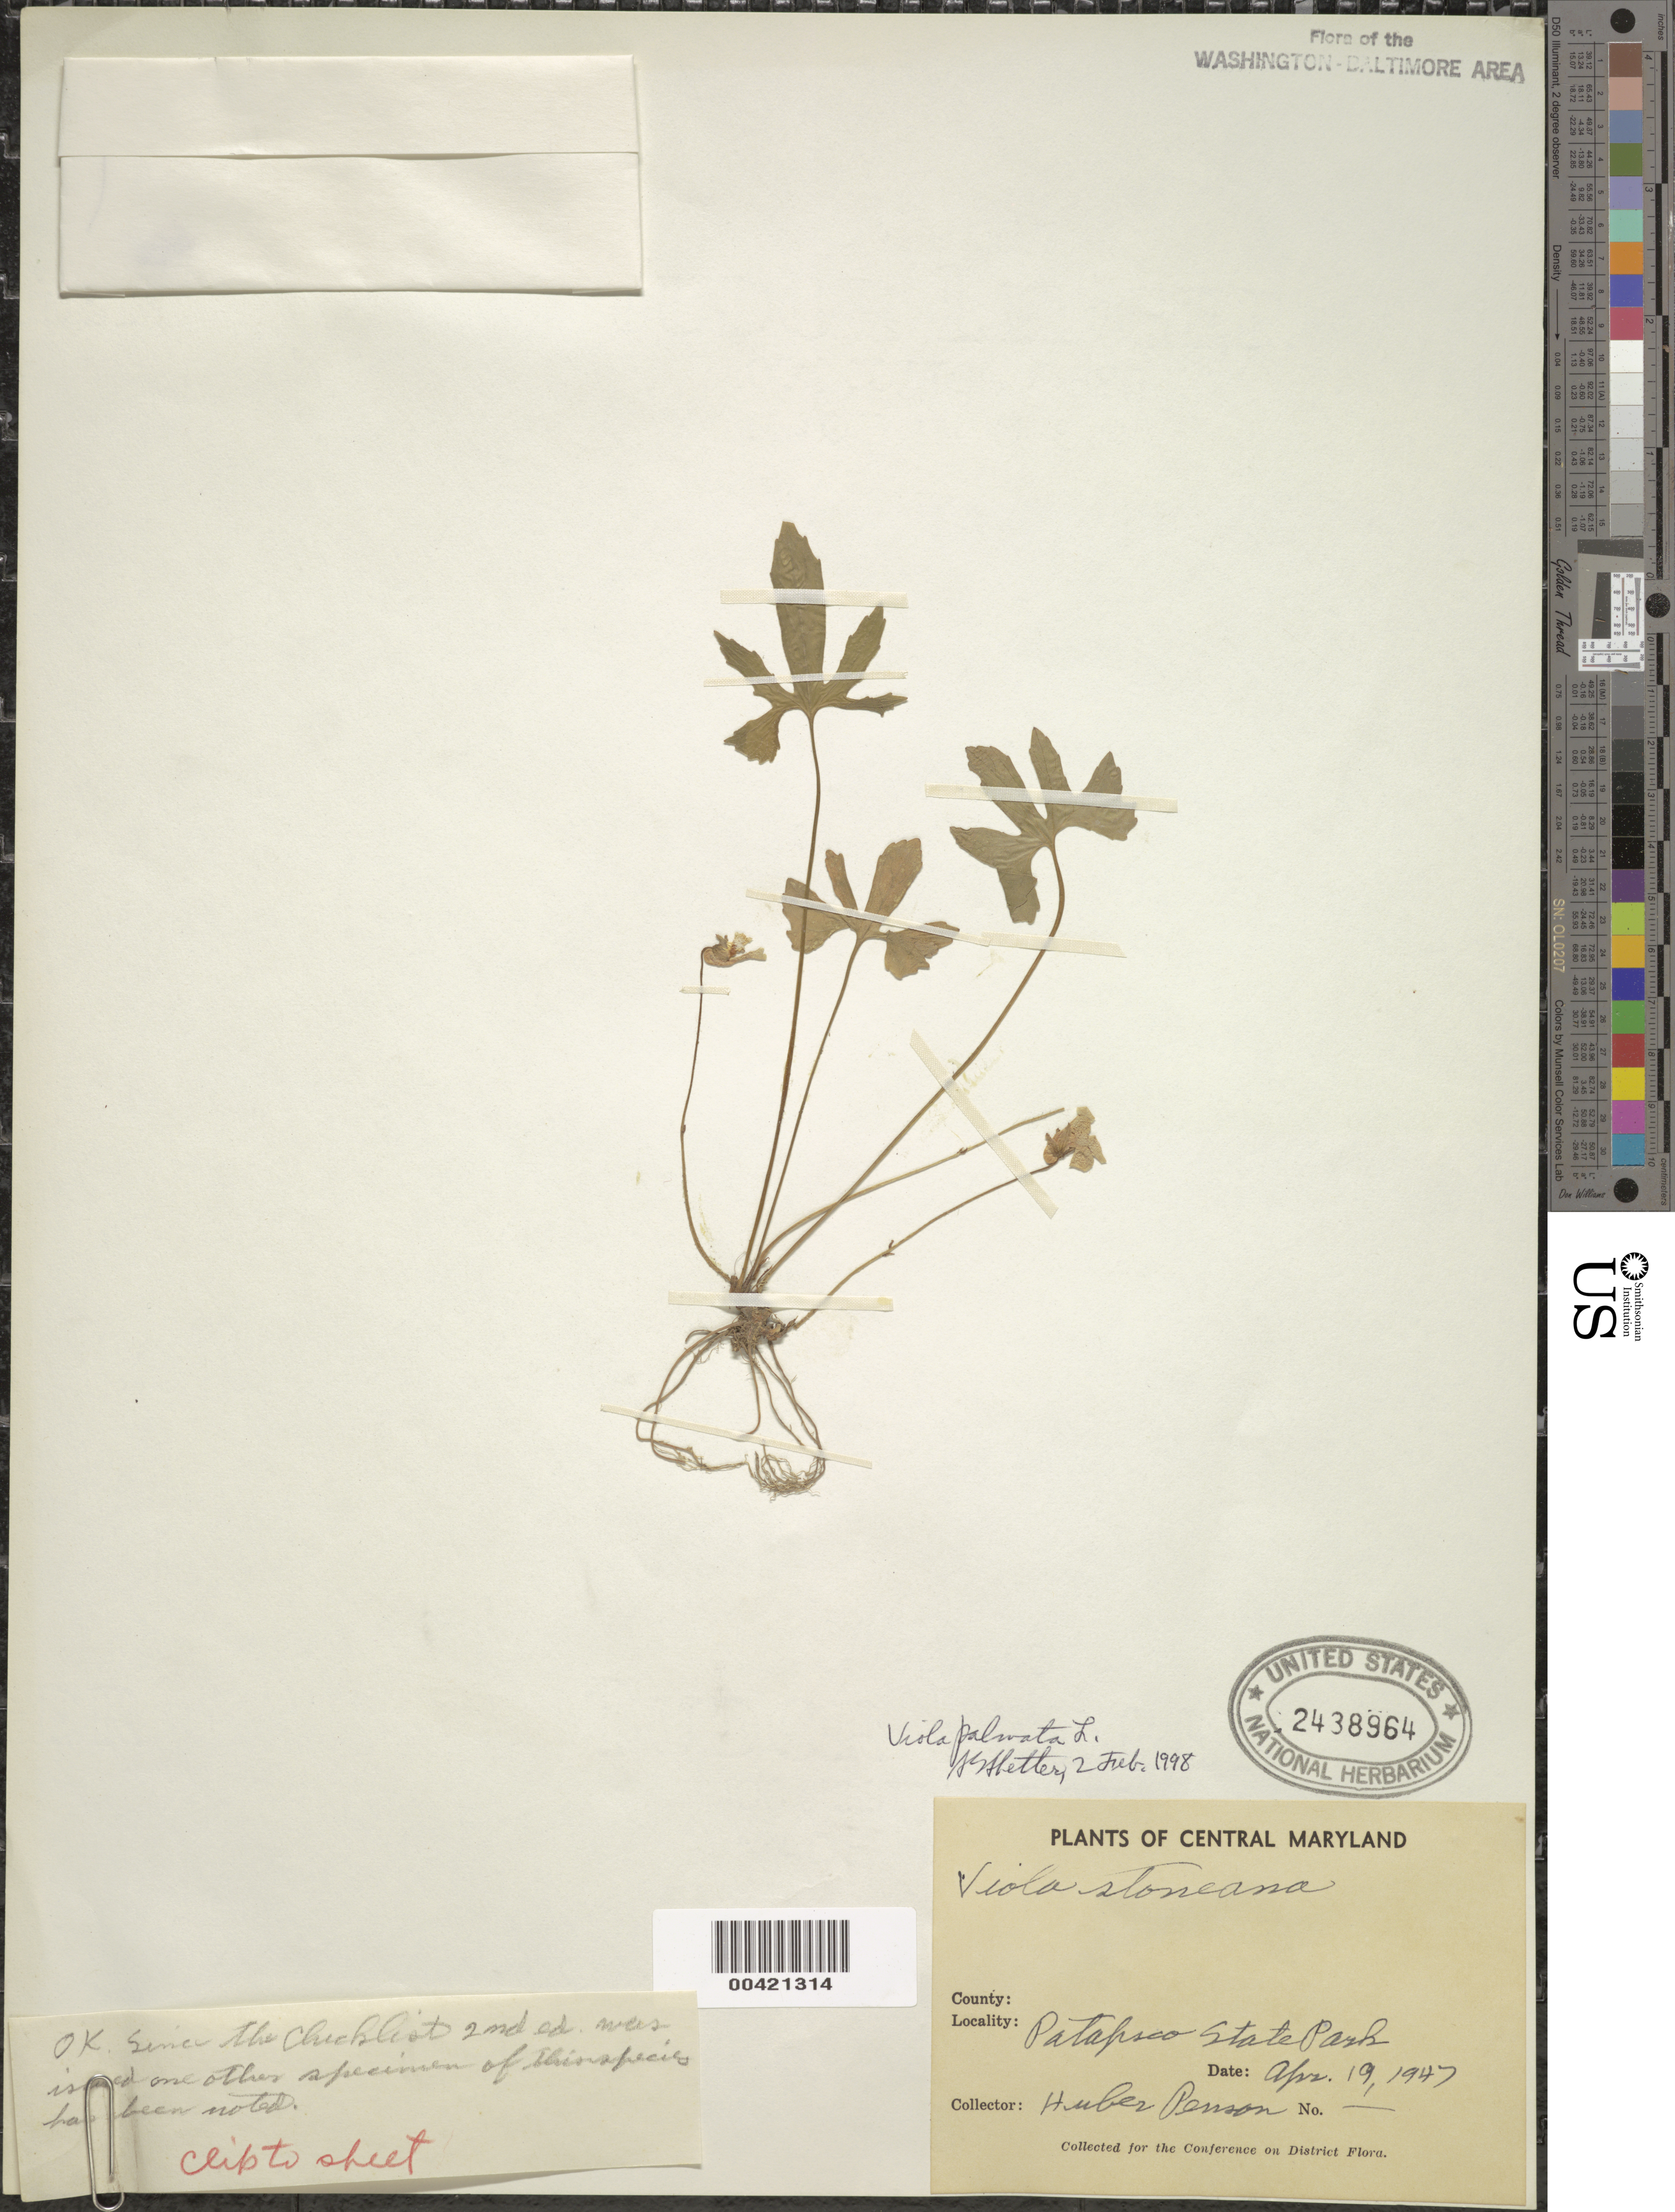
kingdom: Plantae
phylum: Tracheophyta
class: Magnoliopsida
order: Malpighiales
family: Violaceae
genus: Viola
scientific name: Viola palmata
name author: L.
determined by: Shetler, Stanwyn G., (US), NMNH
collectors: H. Penson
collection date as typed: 19 Apr 1947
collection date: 1947-04-19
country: United States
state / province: Maryland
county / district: Carroll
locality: Patapsco State Park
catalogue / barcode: US 2438964